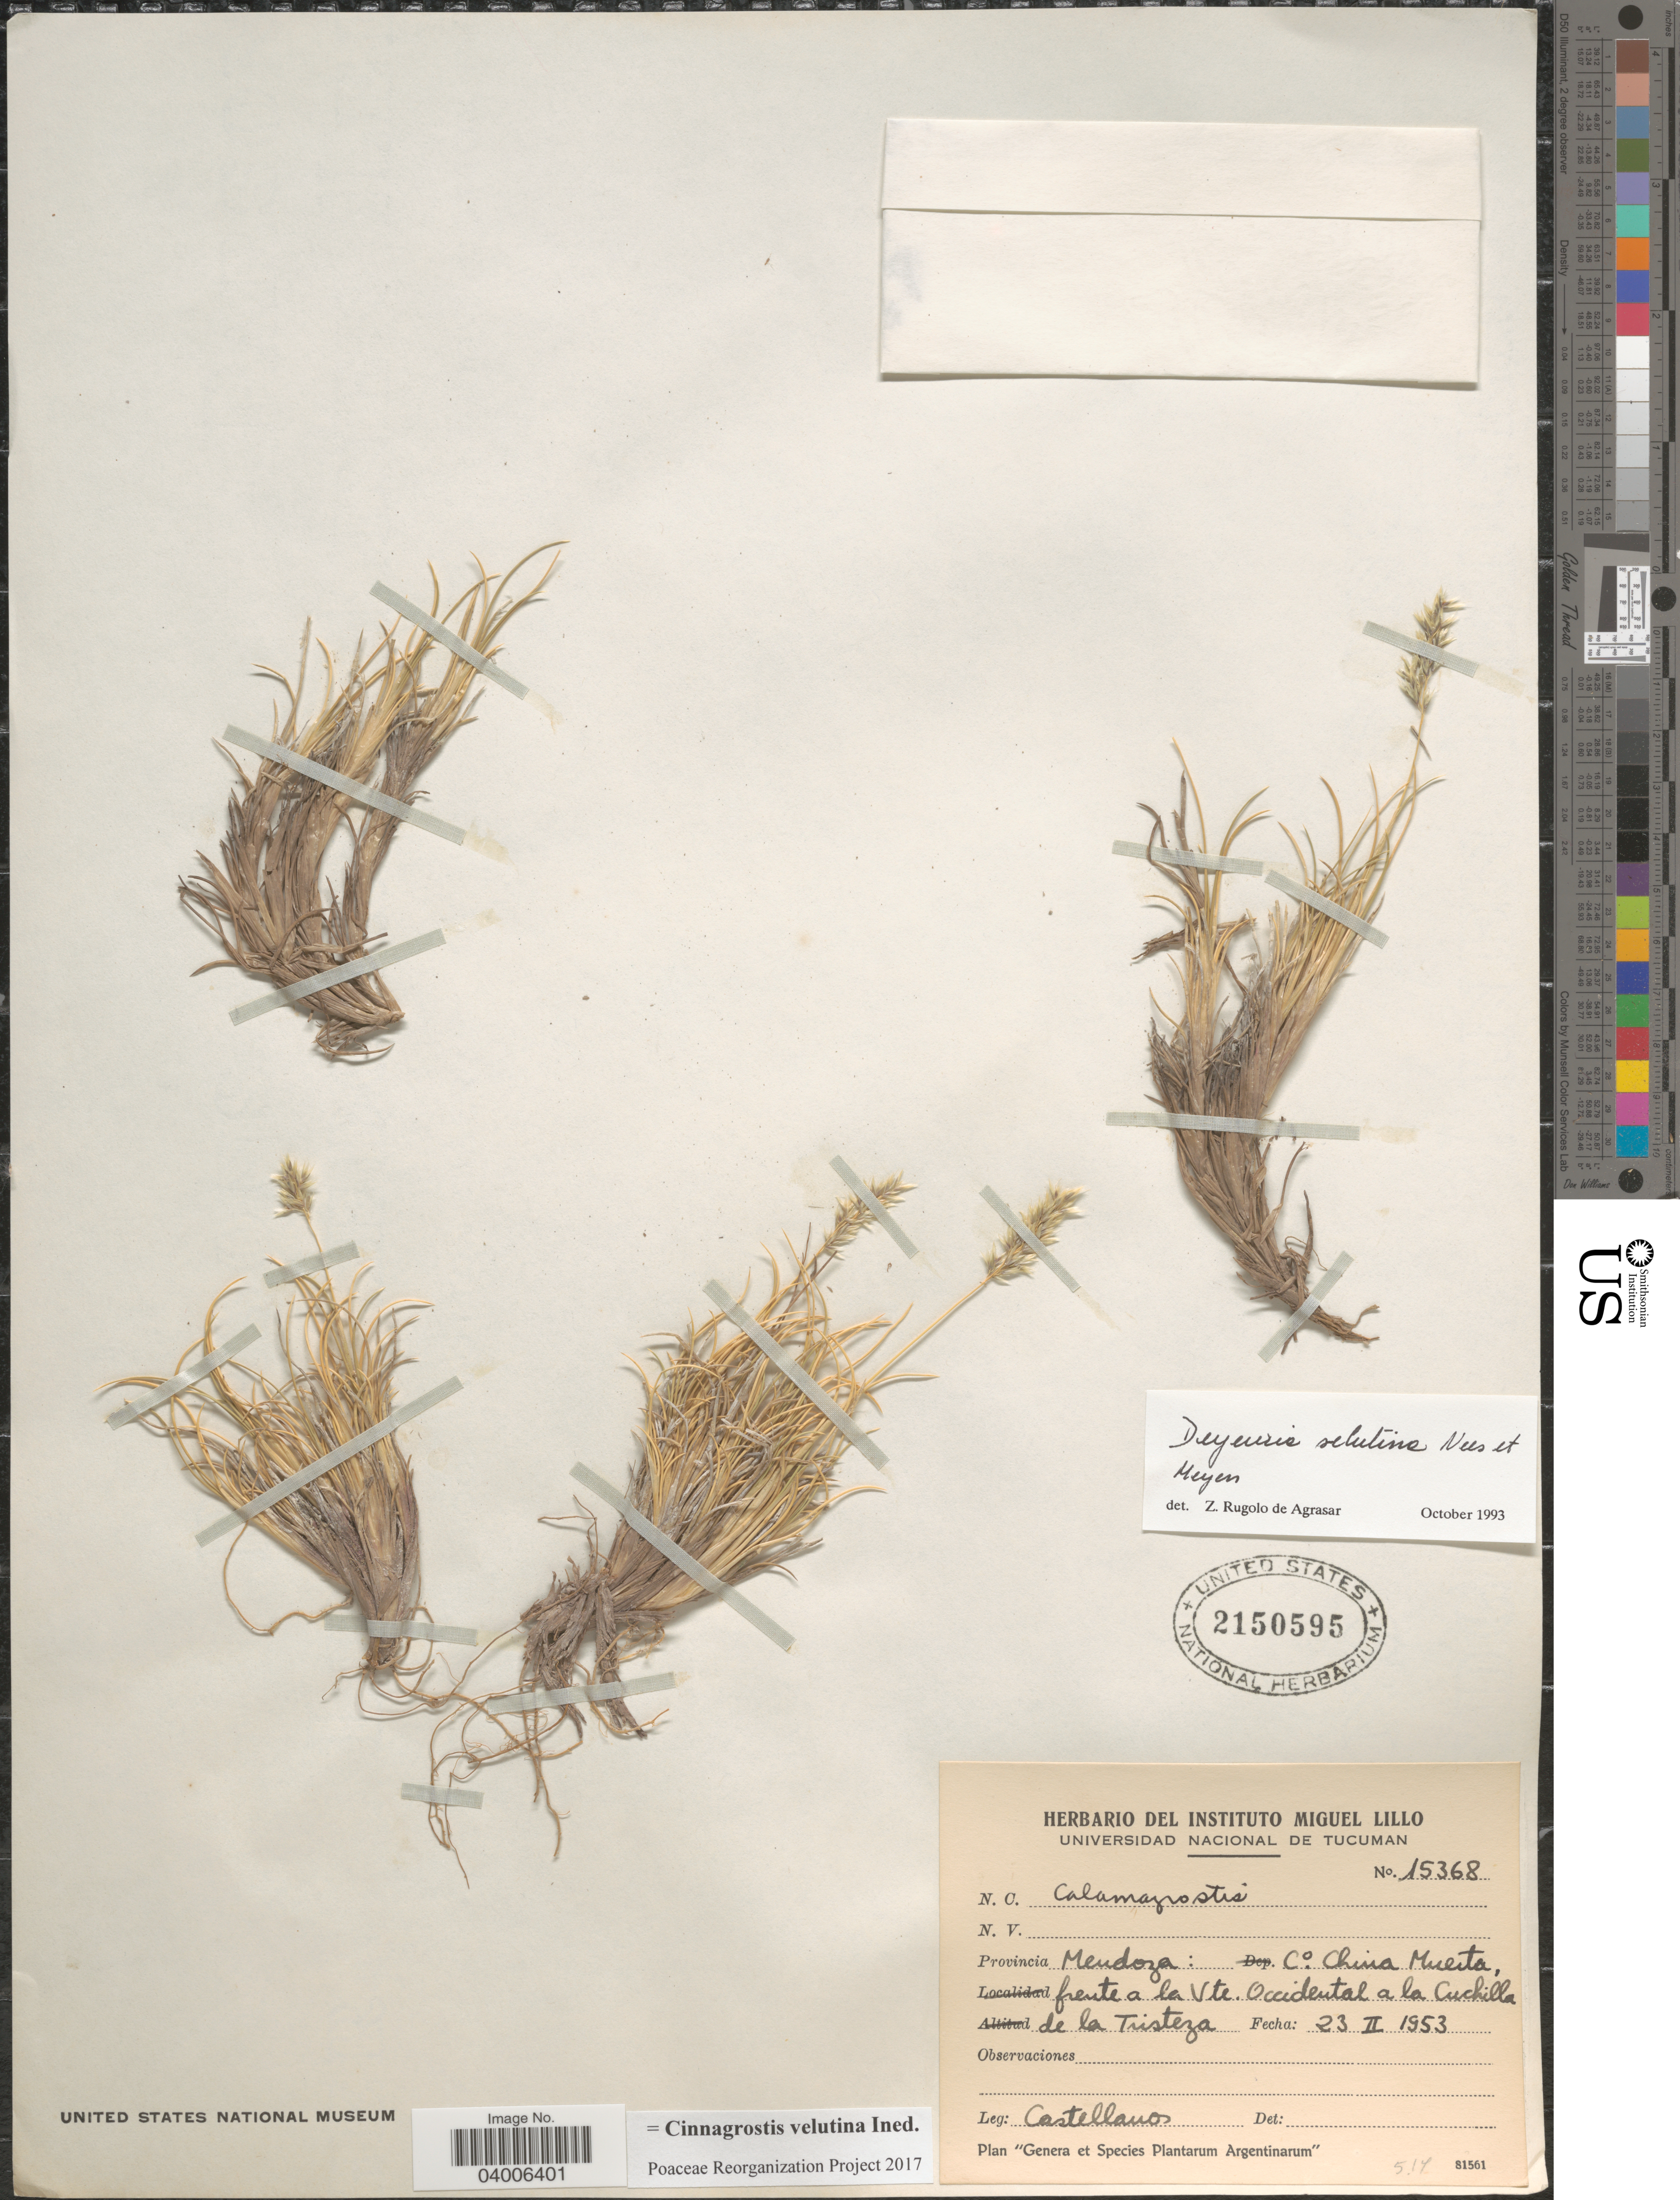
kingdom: Plantae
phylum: Tracheophyta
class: Liliopsida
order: Poales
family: Poaceae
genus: Cinnagrostis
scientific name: Cinnagrostis velutina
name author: (Nees & Meyen) P.M. Peterson et al.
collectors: -- Castellanos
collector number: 15368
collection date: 1953-02-23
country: Argentina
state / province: Mendoza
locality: Co. China Muerta, frente a la Vte. Occidental a la Cuchilla de la Tristeza.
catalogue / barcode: US 2150595